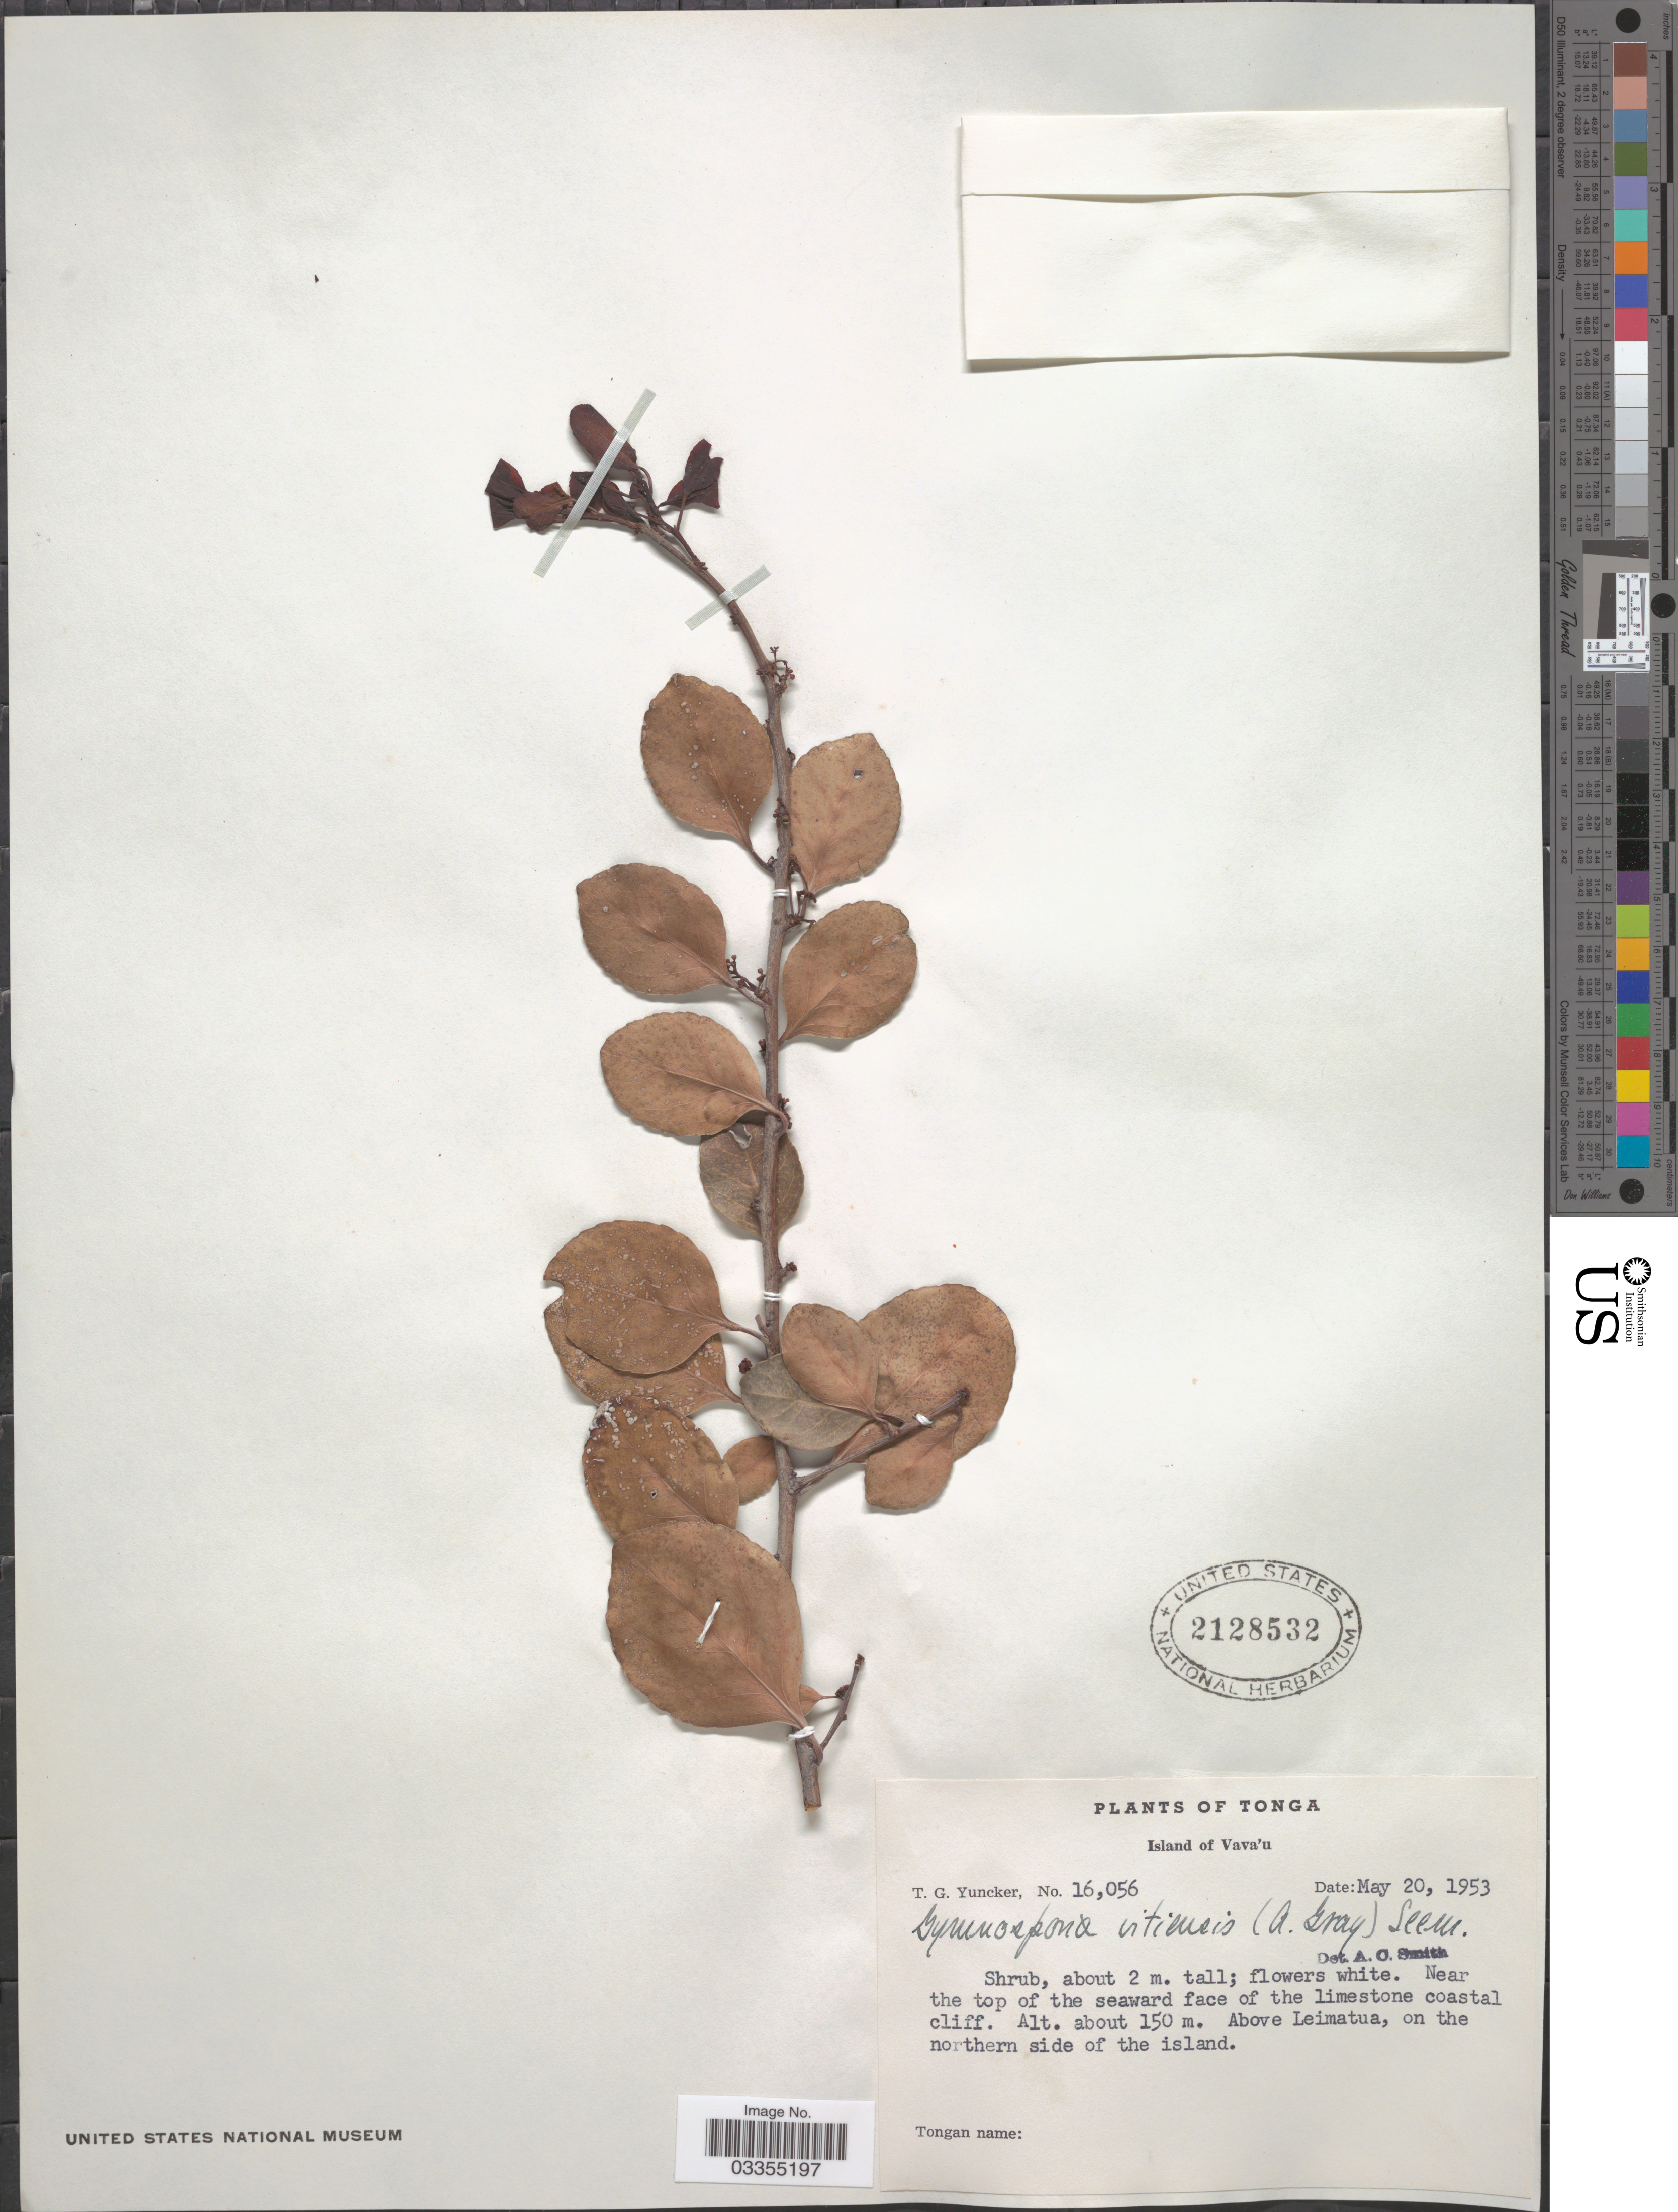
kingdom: Plantae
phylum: Tracheophyta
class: Magnoliopsida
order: Celastrales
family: Celastraceae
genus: Gymnosporia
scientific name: Gymnosporia vitiensis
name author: Seem.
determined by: Wagner, W. L., (BOT), Smithsonian Institution - National Museum of Natural History (UNITED STATES)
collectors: T. G. Yuncker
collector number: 16056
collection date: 1953-05-20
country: Tonga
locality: Island of Vava'u. Near the top of the seaward face of the limestone coastal cliff. Above Leimatua, on the northern side of the island.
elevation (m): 150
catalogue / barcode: US 2128532